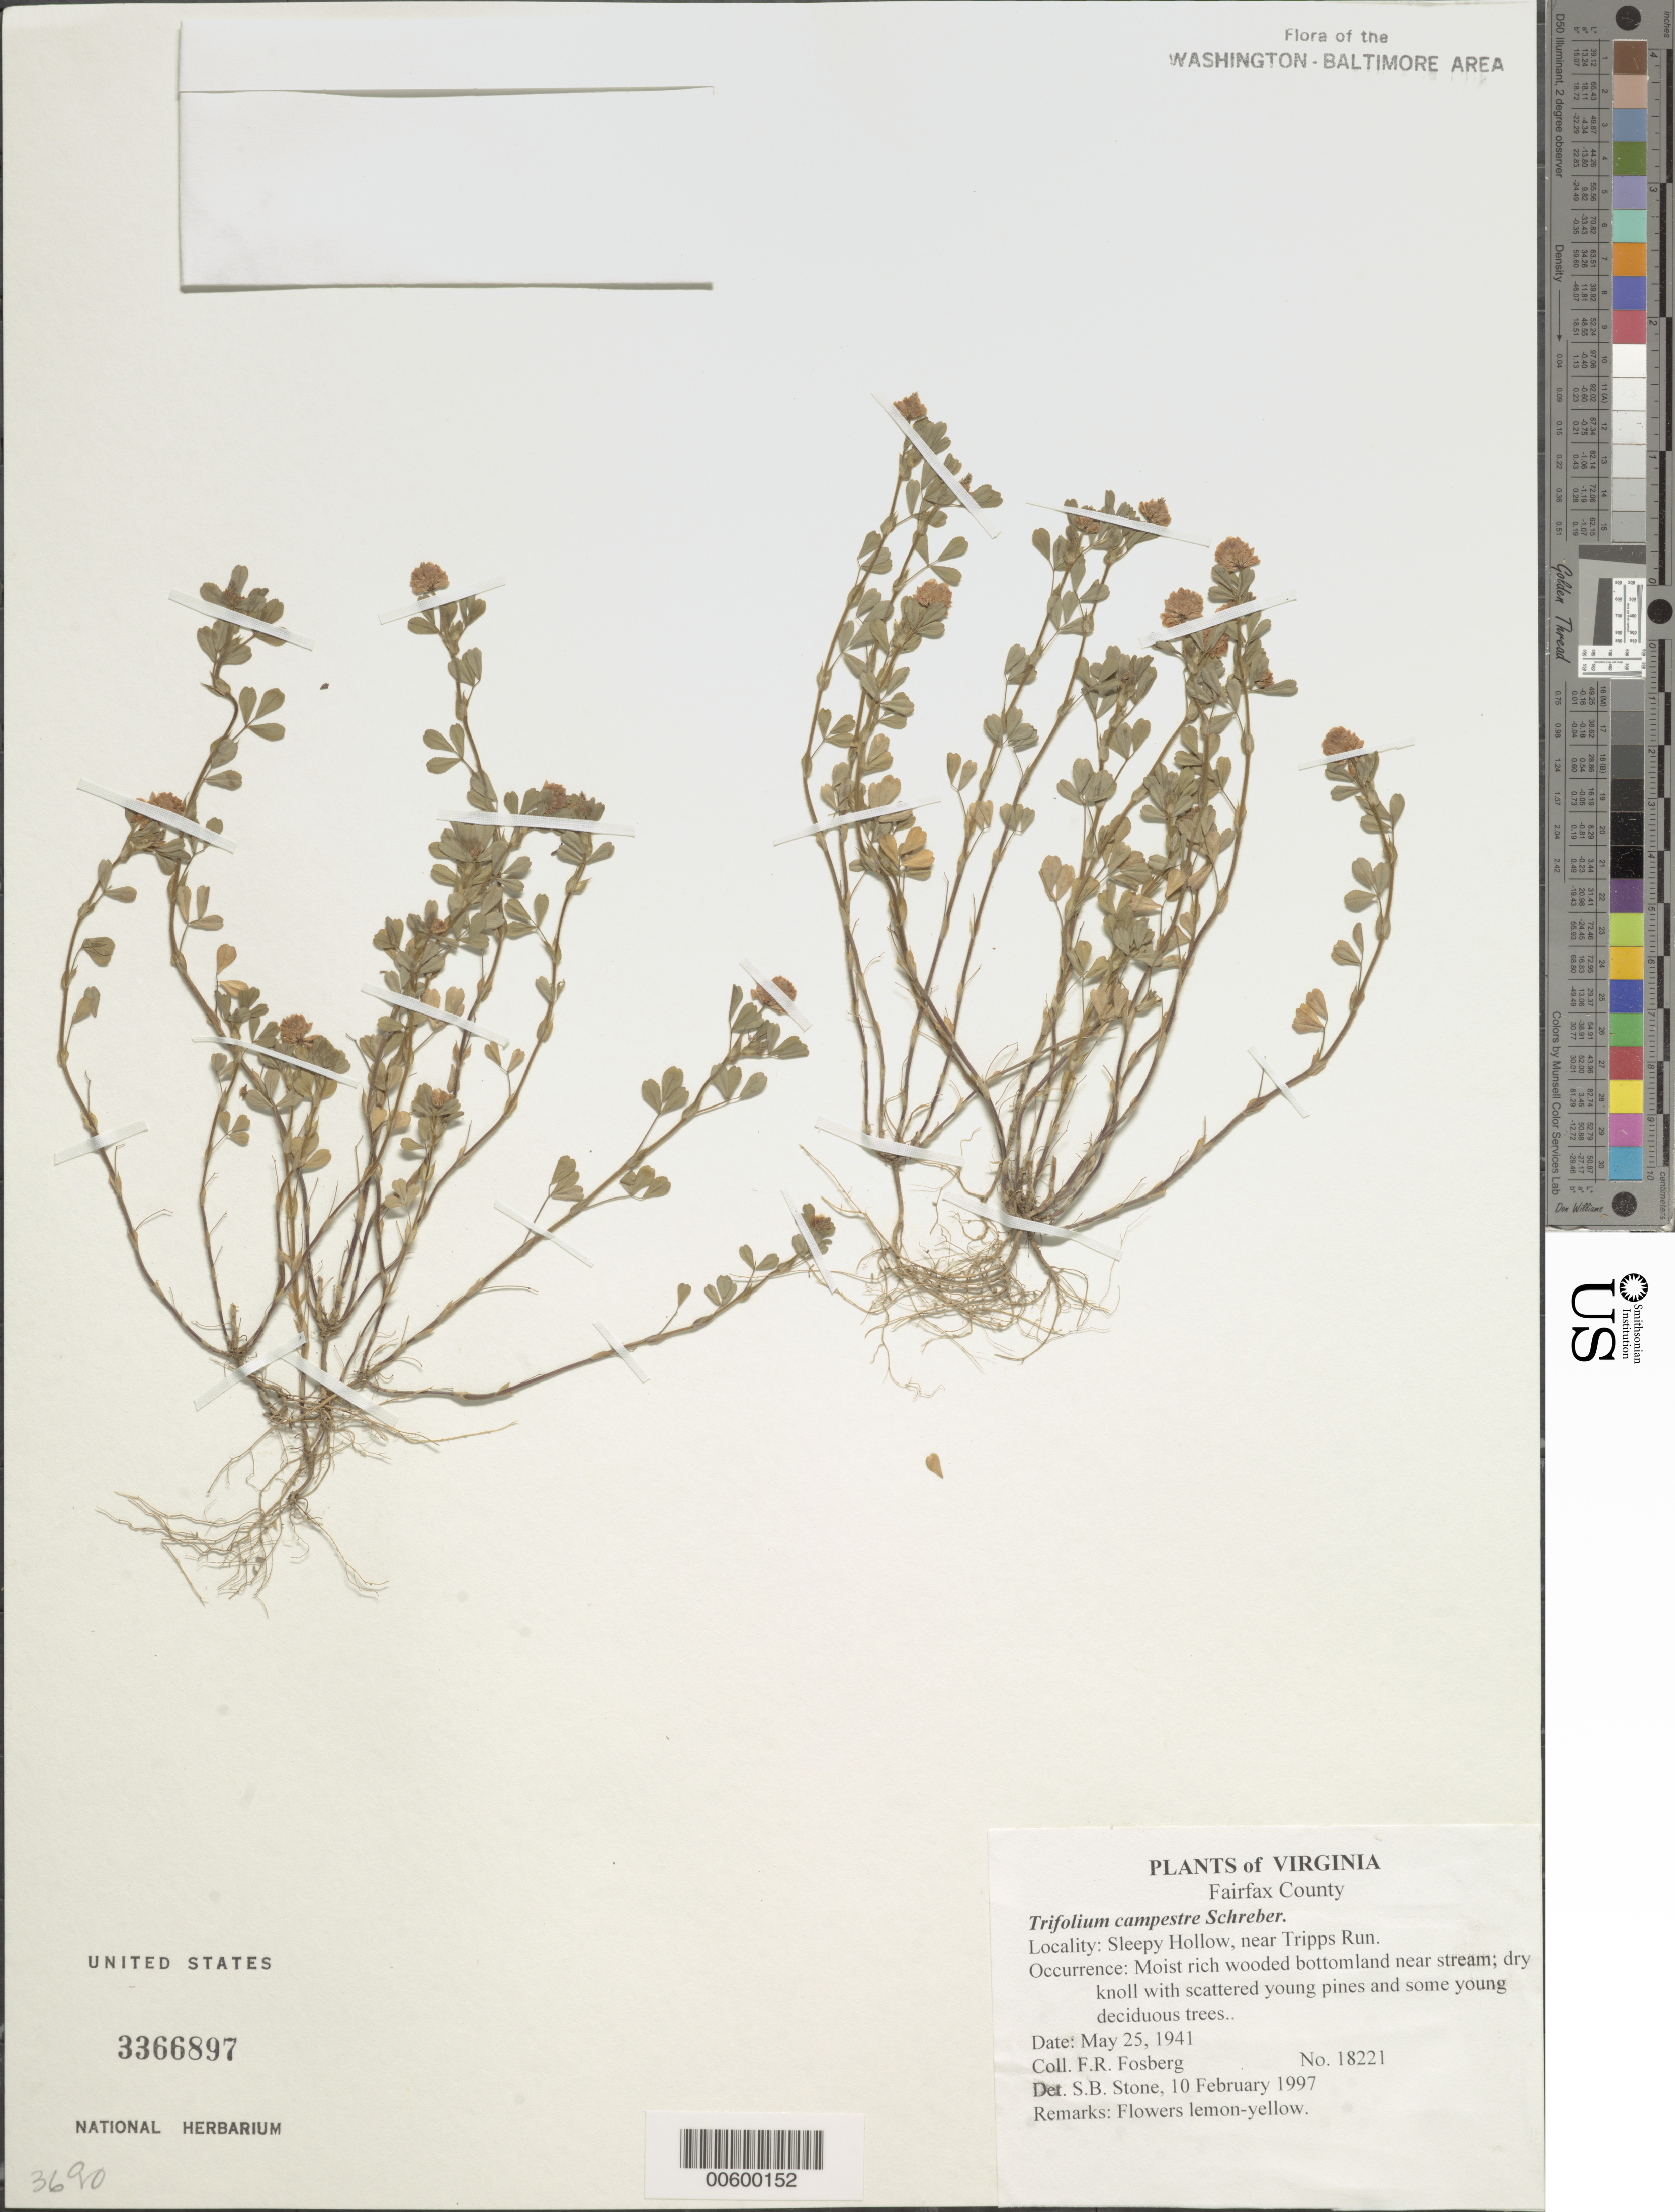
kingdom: Plantae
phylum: Tracheophyta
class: Magnoliopsida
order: Fabales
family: Fabaceae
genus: Trifolium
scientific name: Trifolium campestre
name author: Schreb.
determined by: Stone, S. B.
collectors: F. R. Fosberg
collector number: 18221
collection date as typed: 25 May 1941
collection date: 1941-05-25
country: United States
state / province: Virginia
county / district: Fairfax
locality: Sleepy Hollow, near Tripps Run.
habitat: Moist rich wooded bottomland near stream; dry knoll with scattered young pines and some young deciduous trees..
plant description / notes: Common name: Low Hop Clover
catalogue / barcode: US 3366897